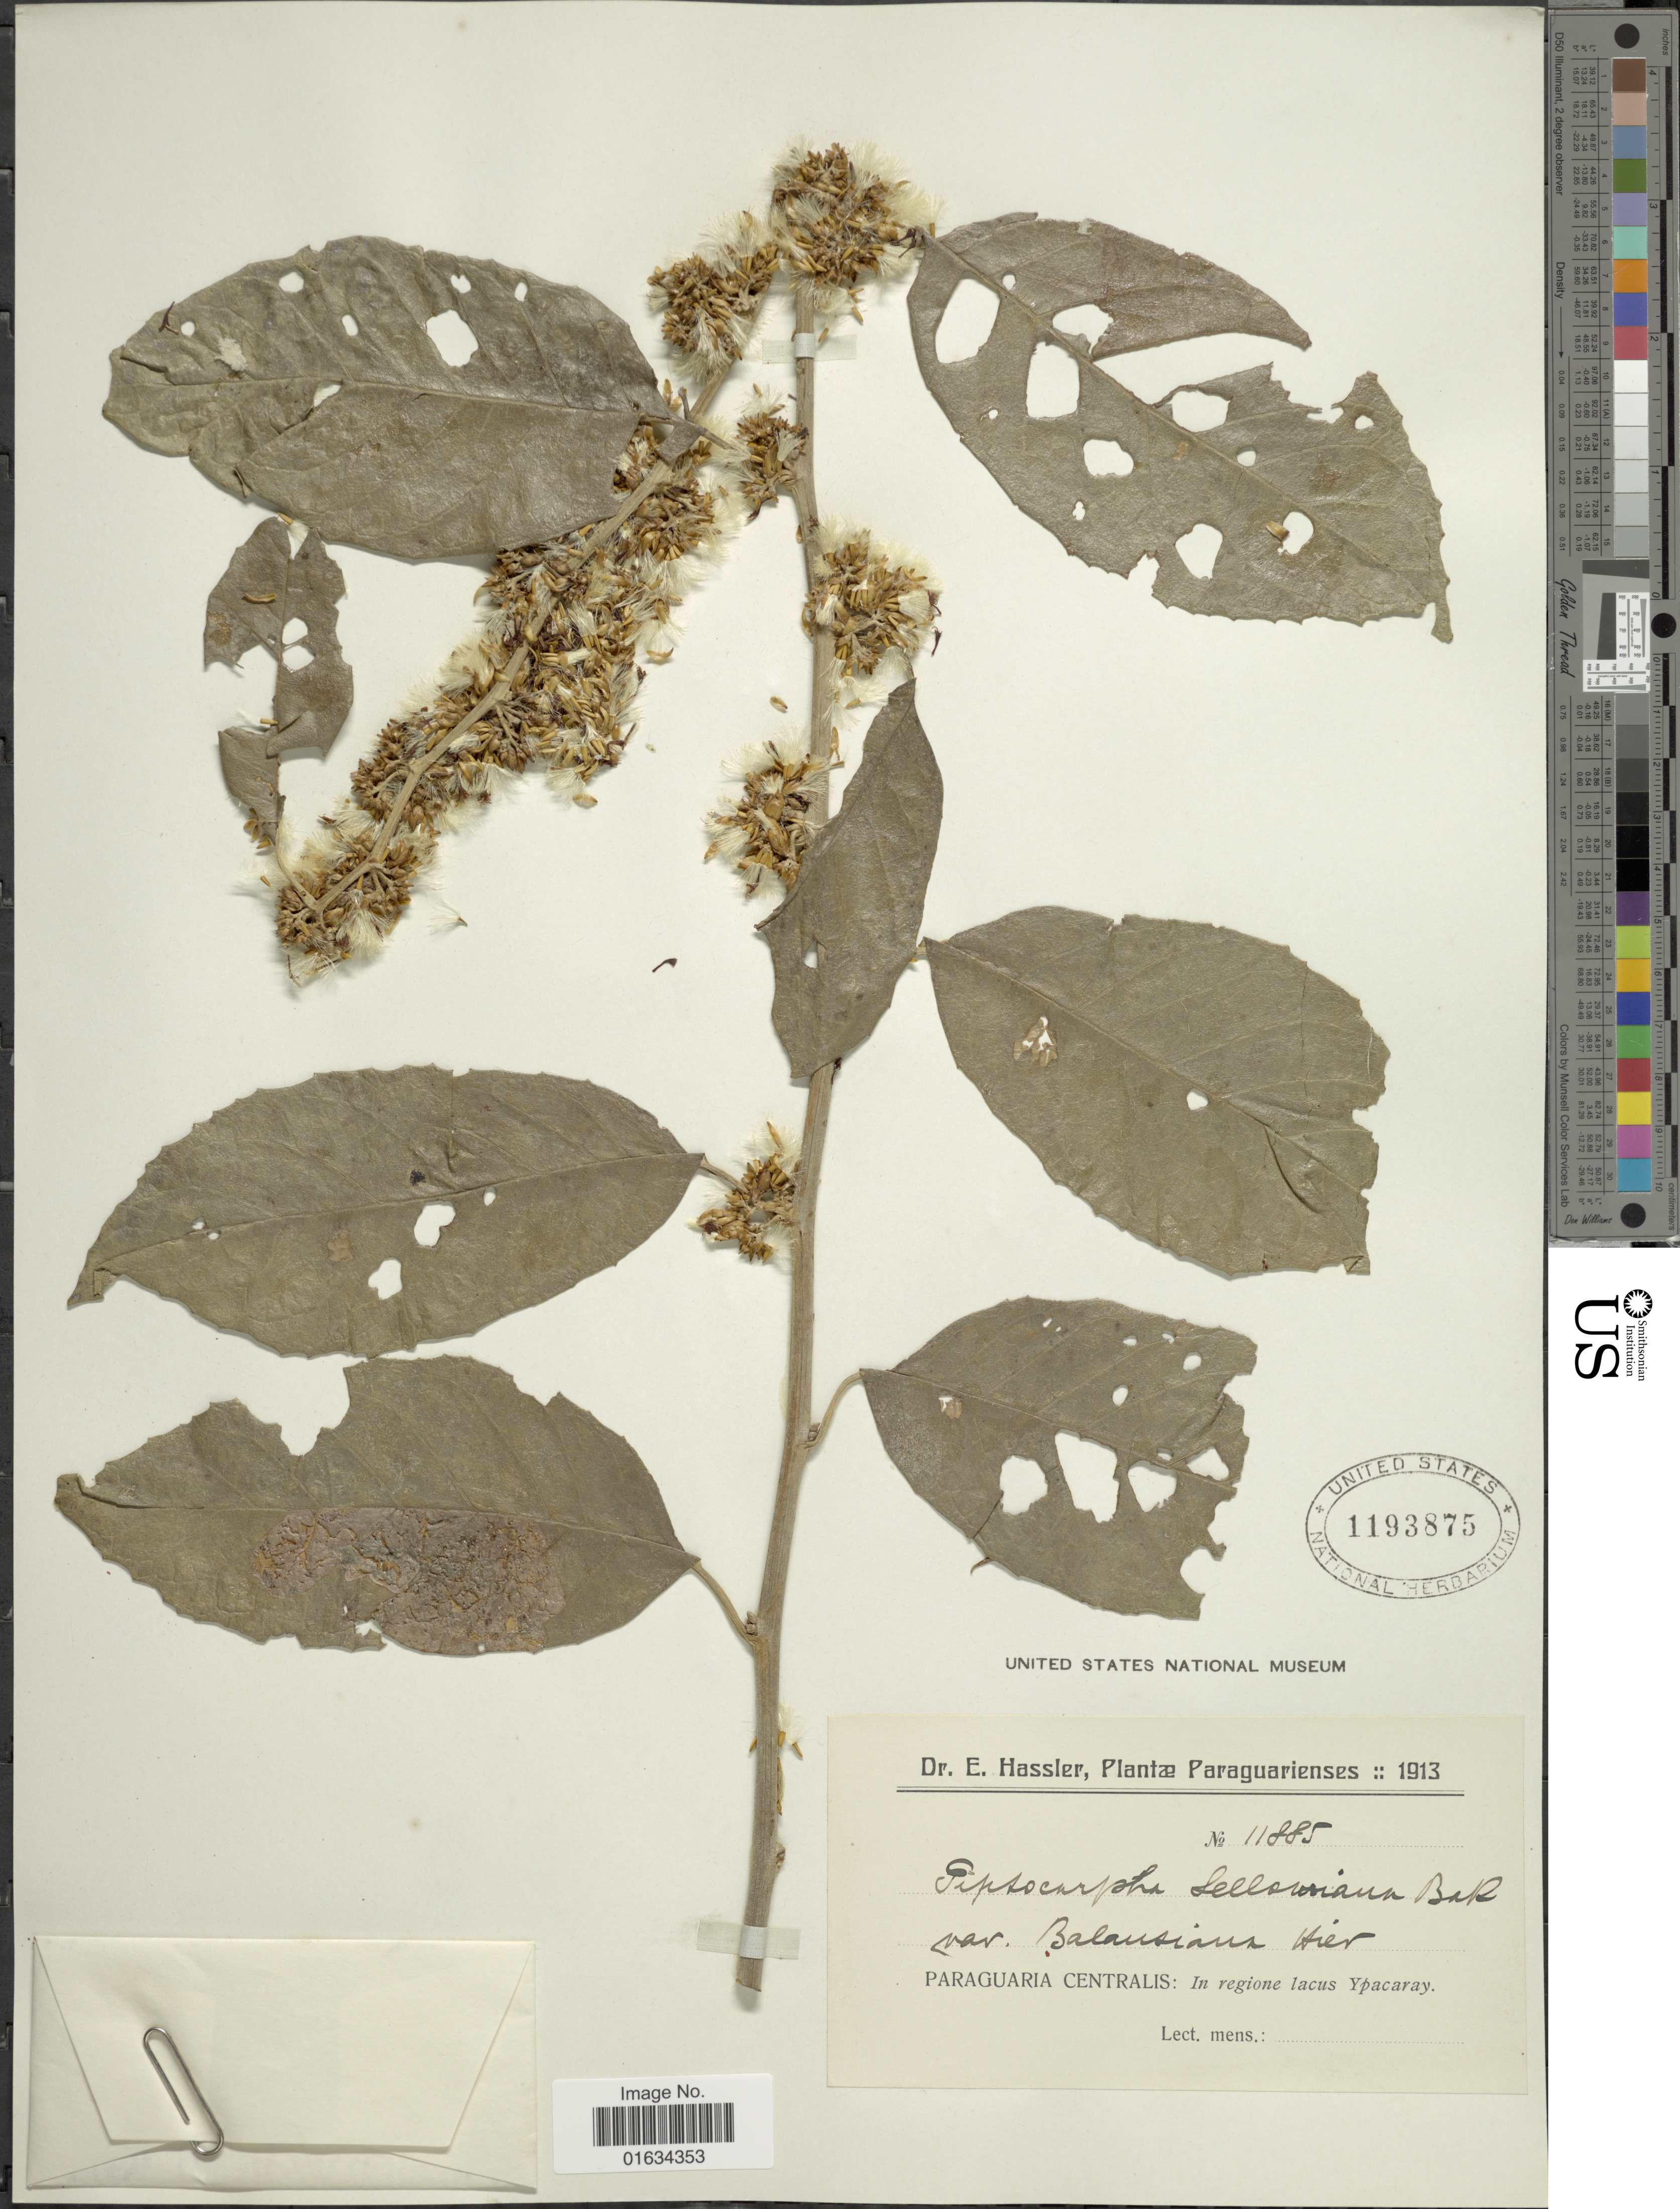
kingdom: Plantae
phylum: Tracheophyta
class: Magnoliopsida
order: Asterales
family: Asteraceae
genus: Piptocarpha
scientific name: Piptocarpha sellovii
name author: (Sch. Bip.) Baker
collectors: E. Hassler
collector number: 11885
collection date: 1915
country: Paraguay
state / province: Paraguari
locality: Paraguaria Centralis: In regione lacus Ypacaray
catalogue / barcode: US 1193875